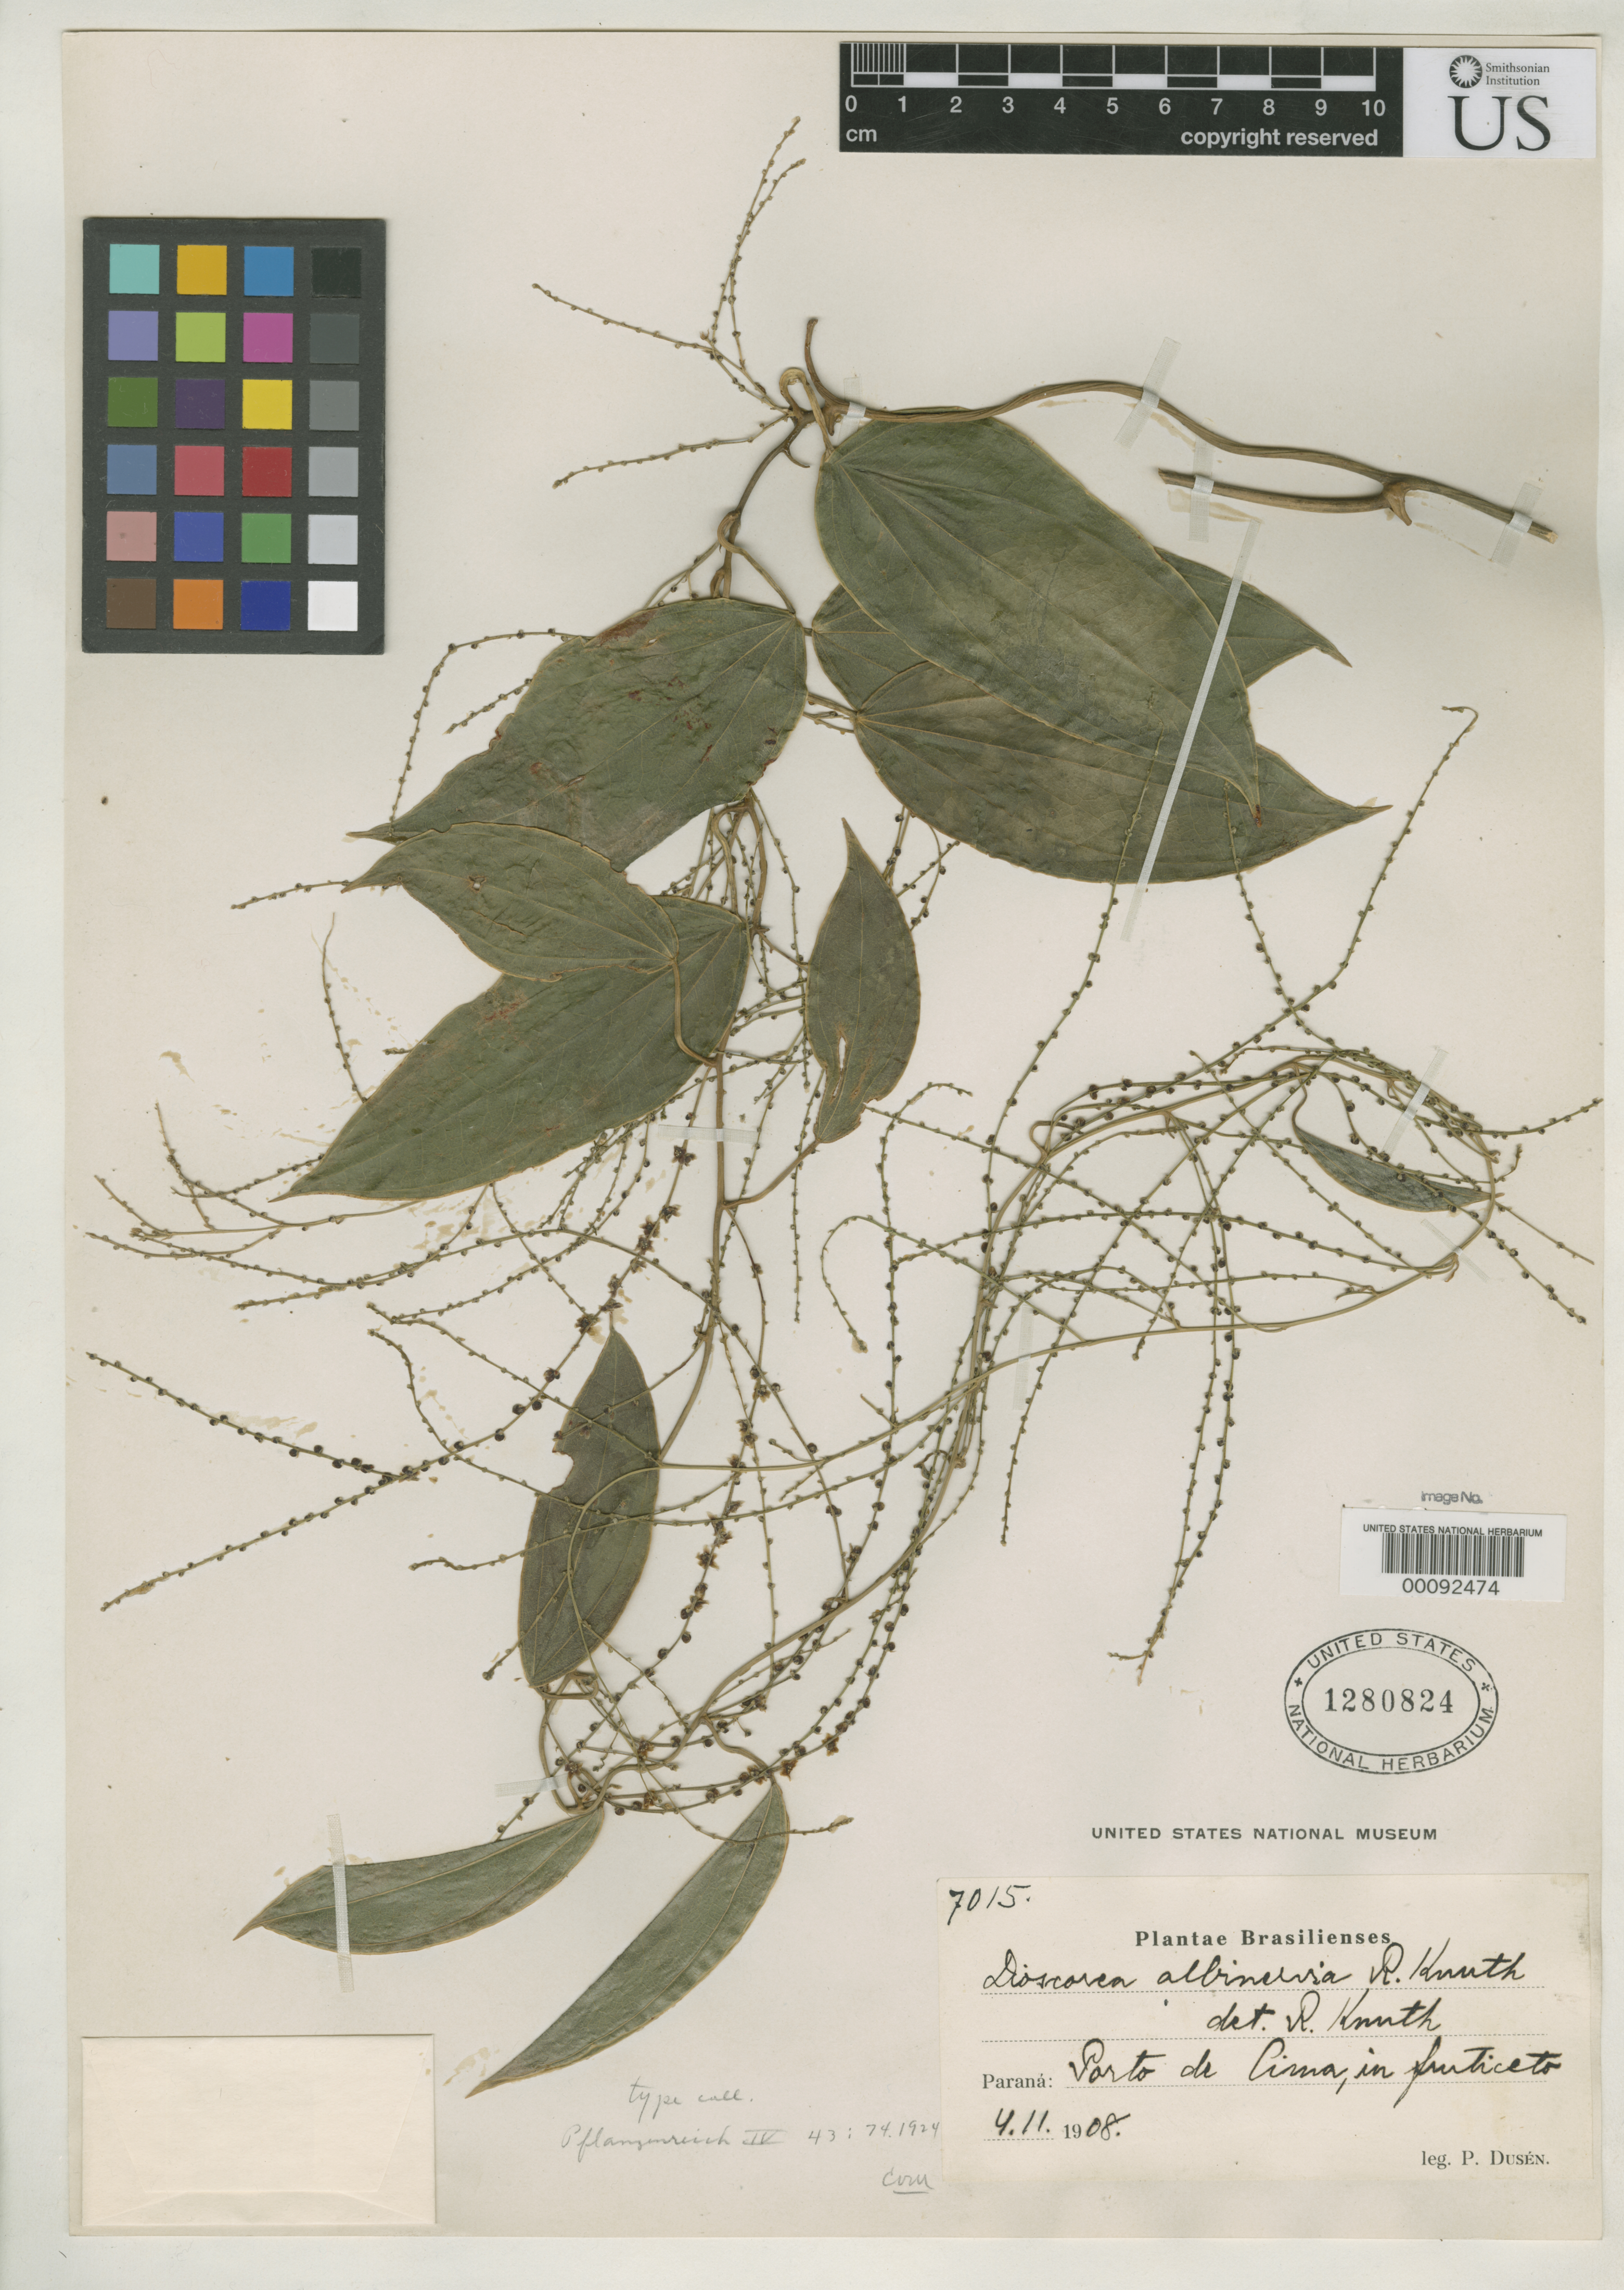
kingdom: Plantae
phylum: Tracheophyta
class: Liliopsida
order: Dioscoreales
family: Dioscoreaceae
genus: Dioscorea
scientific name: Dioscorea albinervia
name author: R. Knuth in Engl.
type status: Isotype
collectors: P. Dusén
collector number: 7015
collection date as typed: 04 Nov 1908 or 11 Apr 1908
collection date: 1908-04-11 or 1908-11-04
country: Brazil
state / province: Paraná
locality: Porto de Lima.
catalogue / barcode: US 1280824